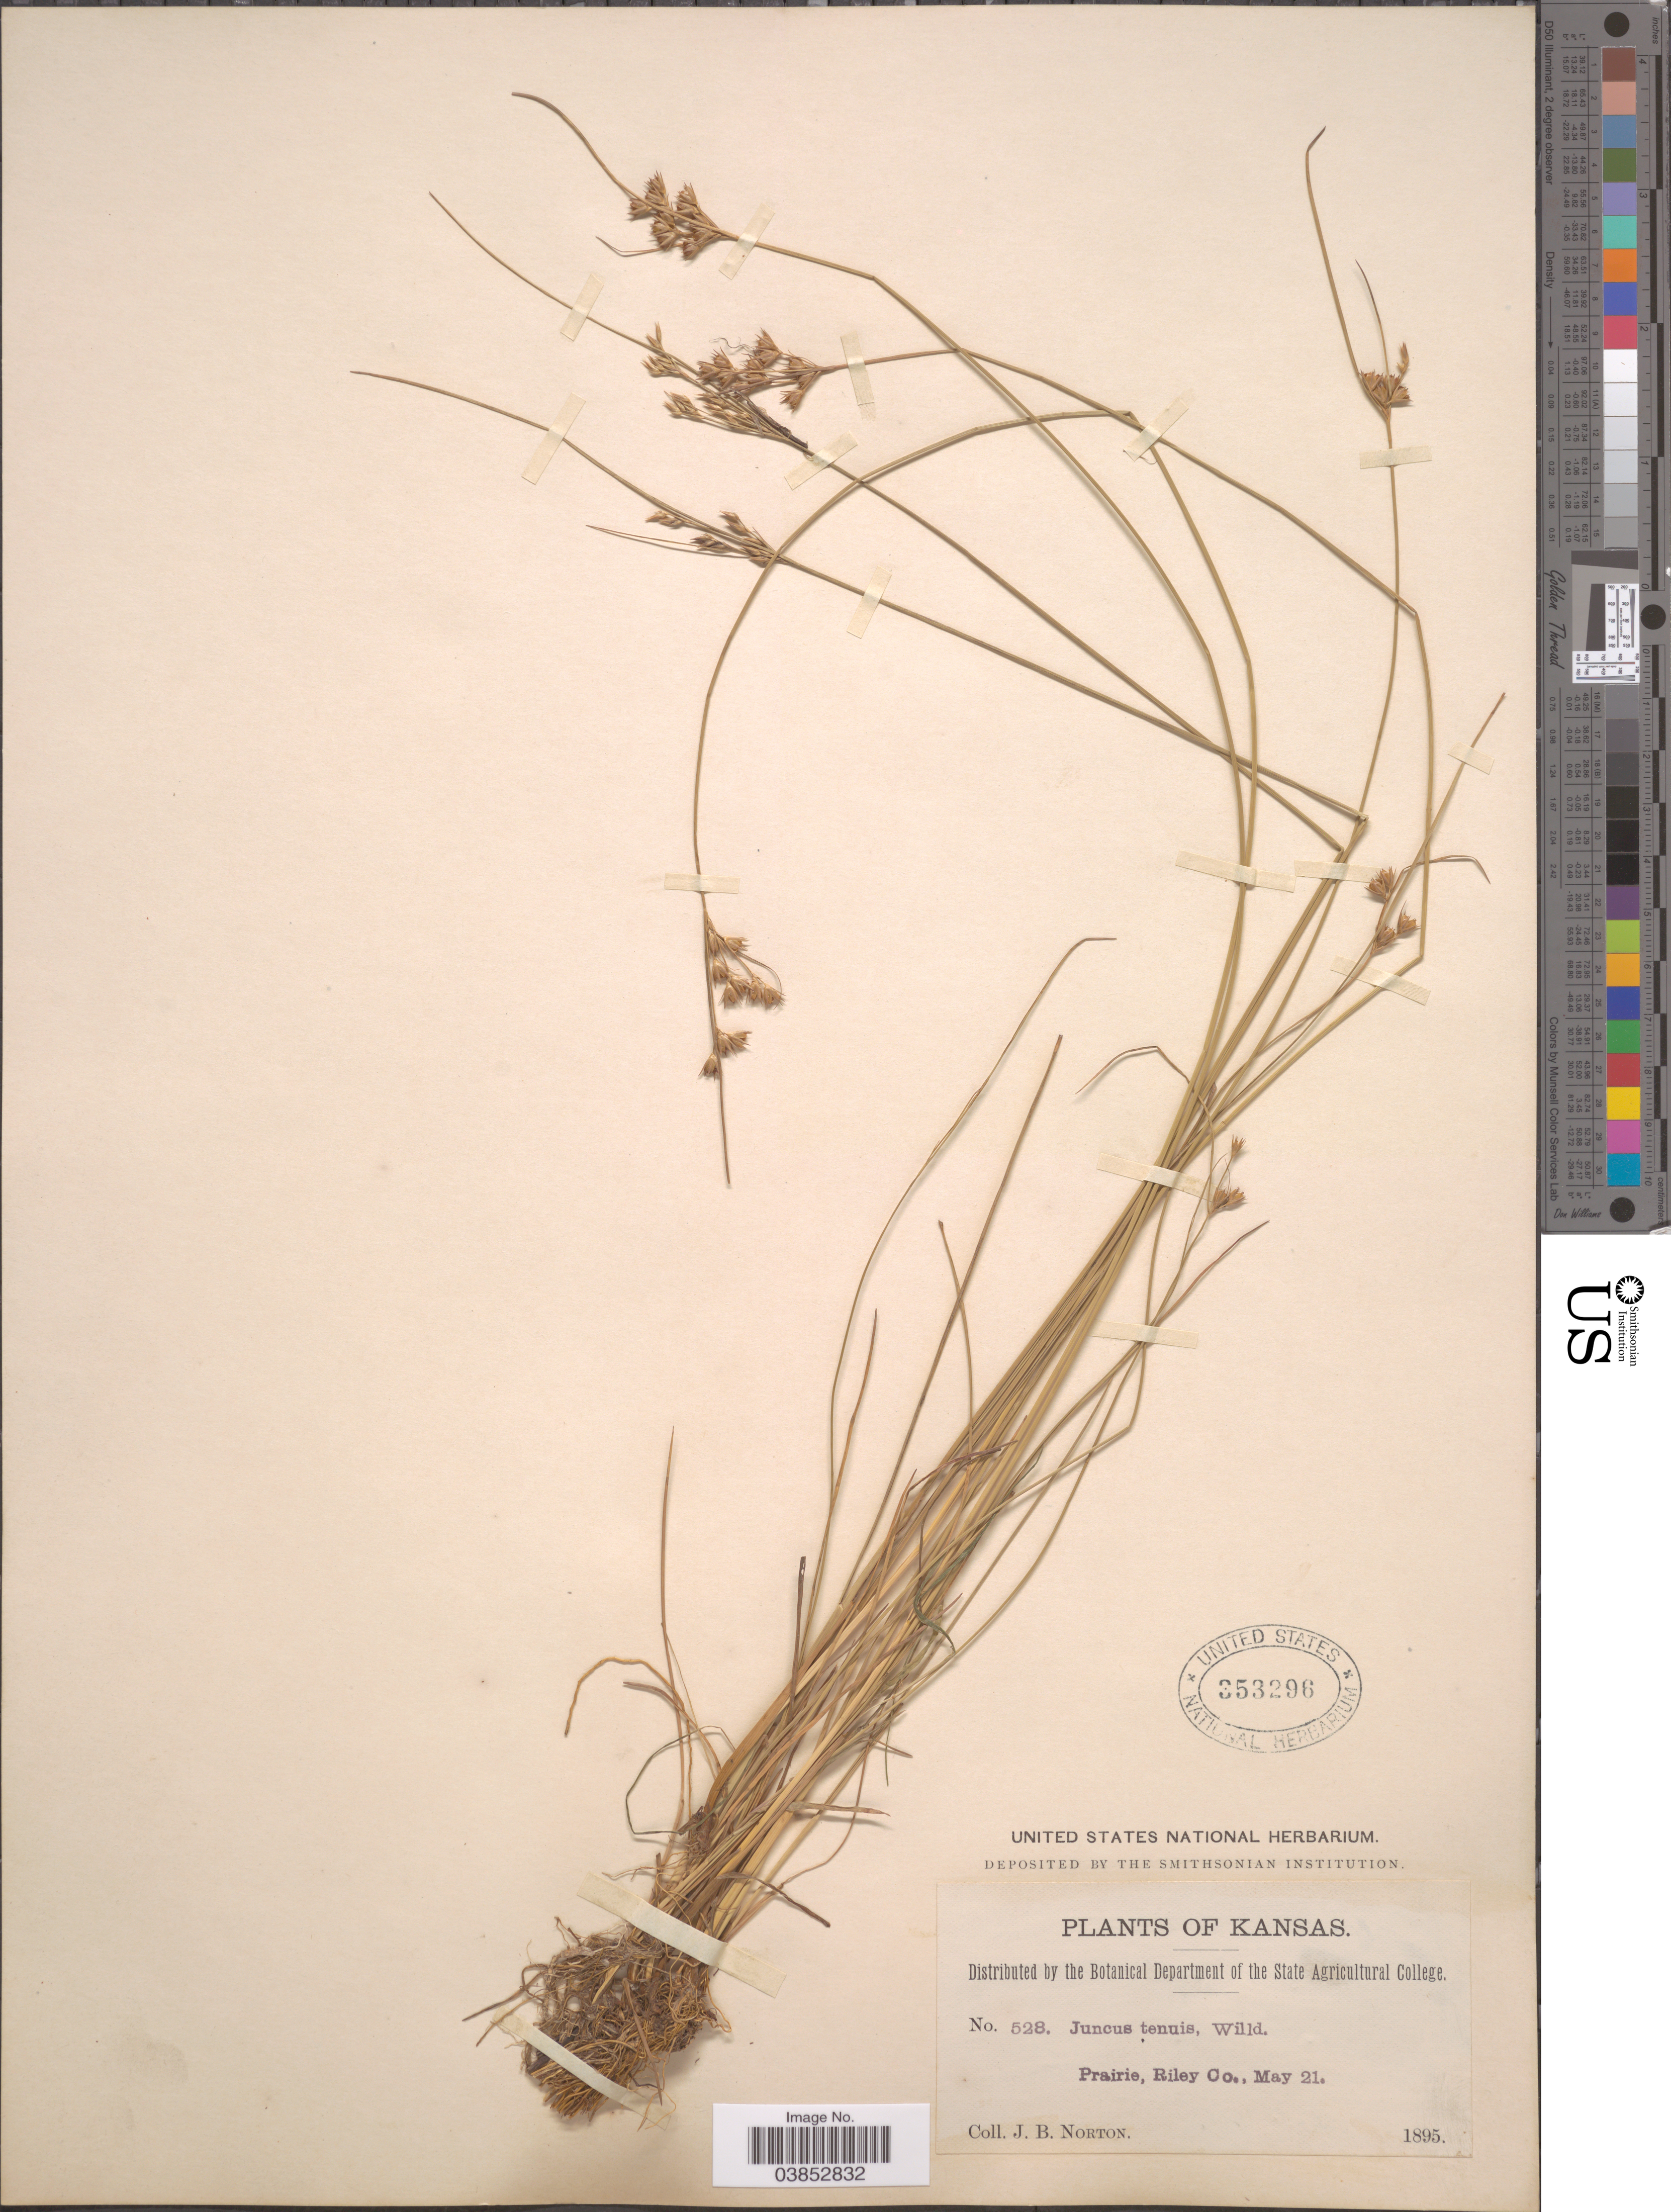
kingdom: Plantae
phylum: Tracheophyta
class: Liliopsida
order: Poales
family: Juncaceae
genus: Juncus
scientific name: Juncus dudleyi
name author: Wiegand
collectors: J. B. Norton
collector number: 528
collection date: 1895-05-21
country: United States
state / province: Kansas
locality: Prairie, Riley Co.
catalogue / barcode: US 353296